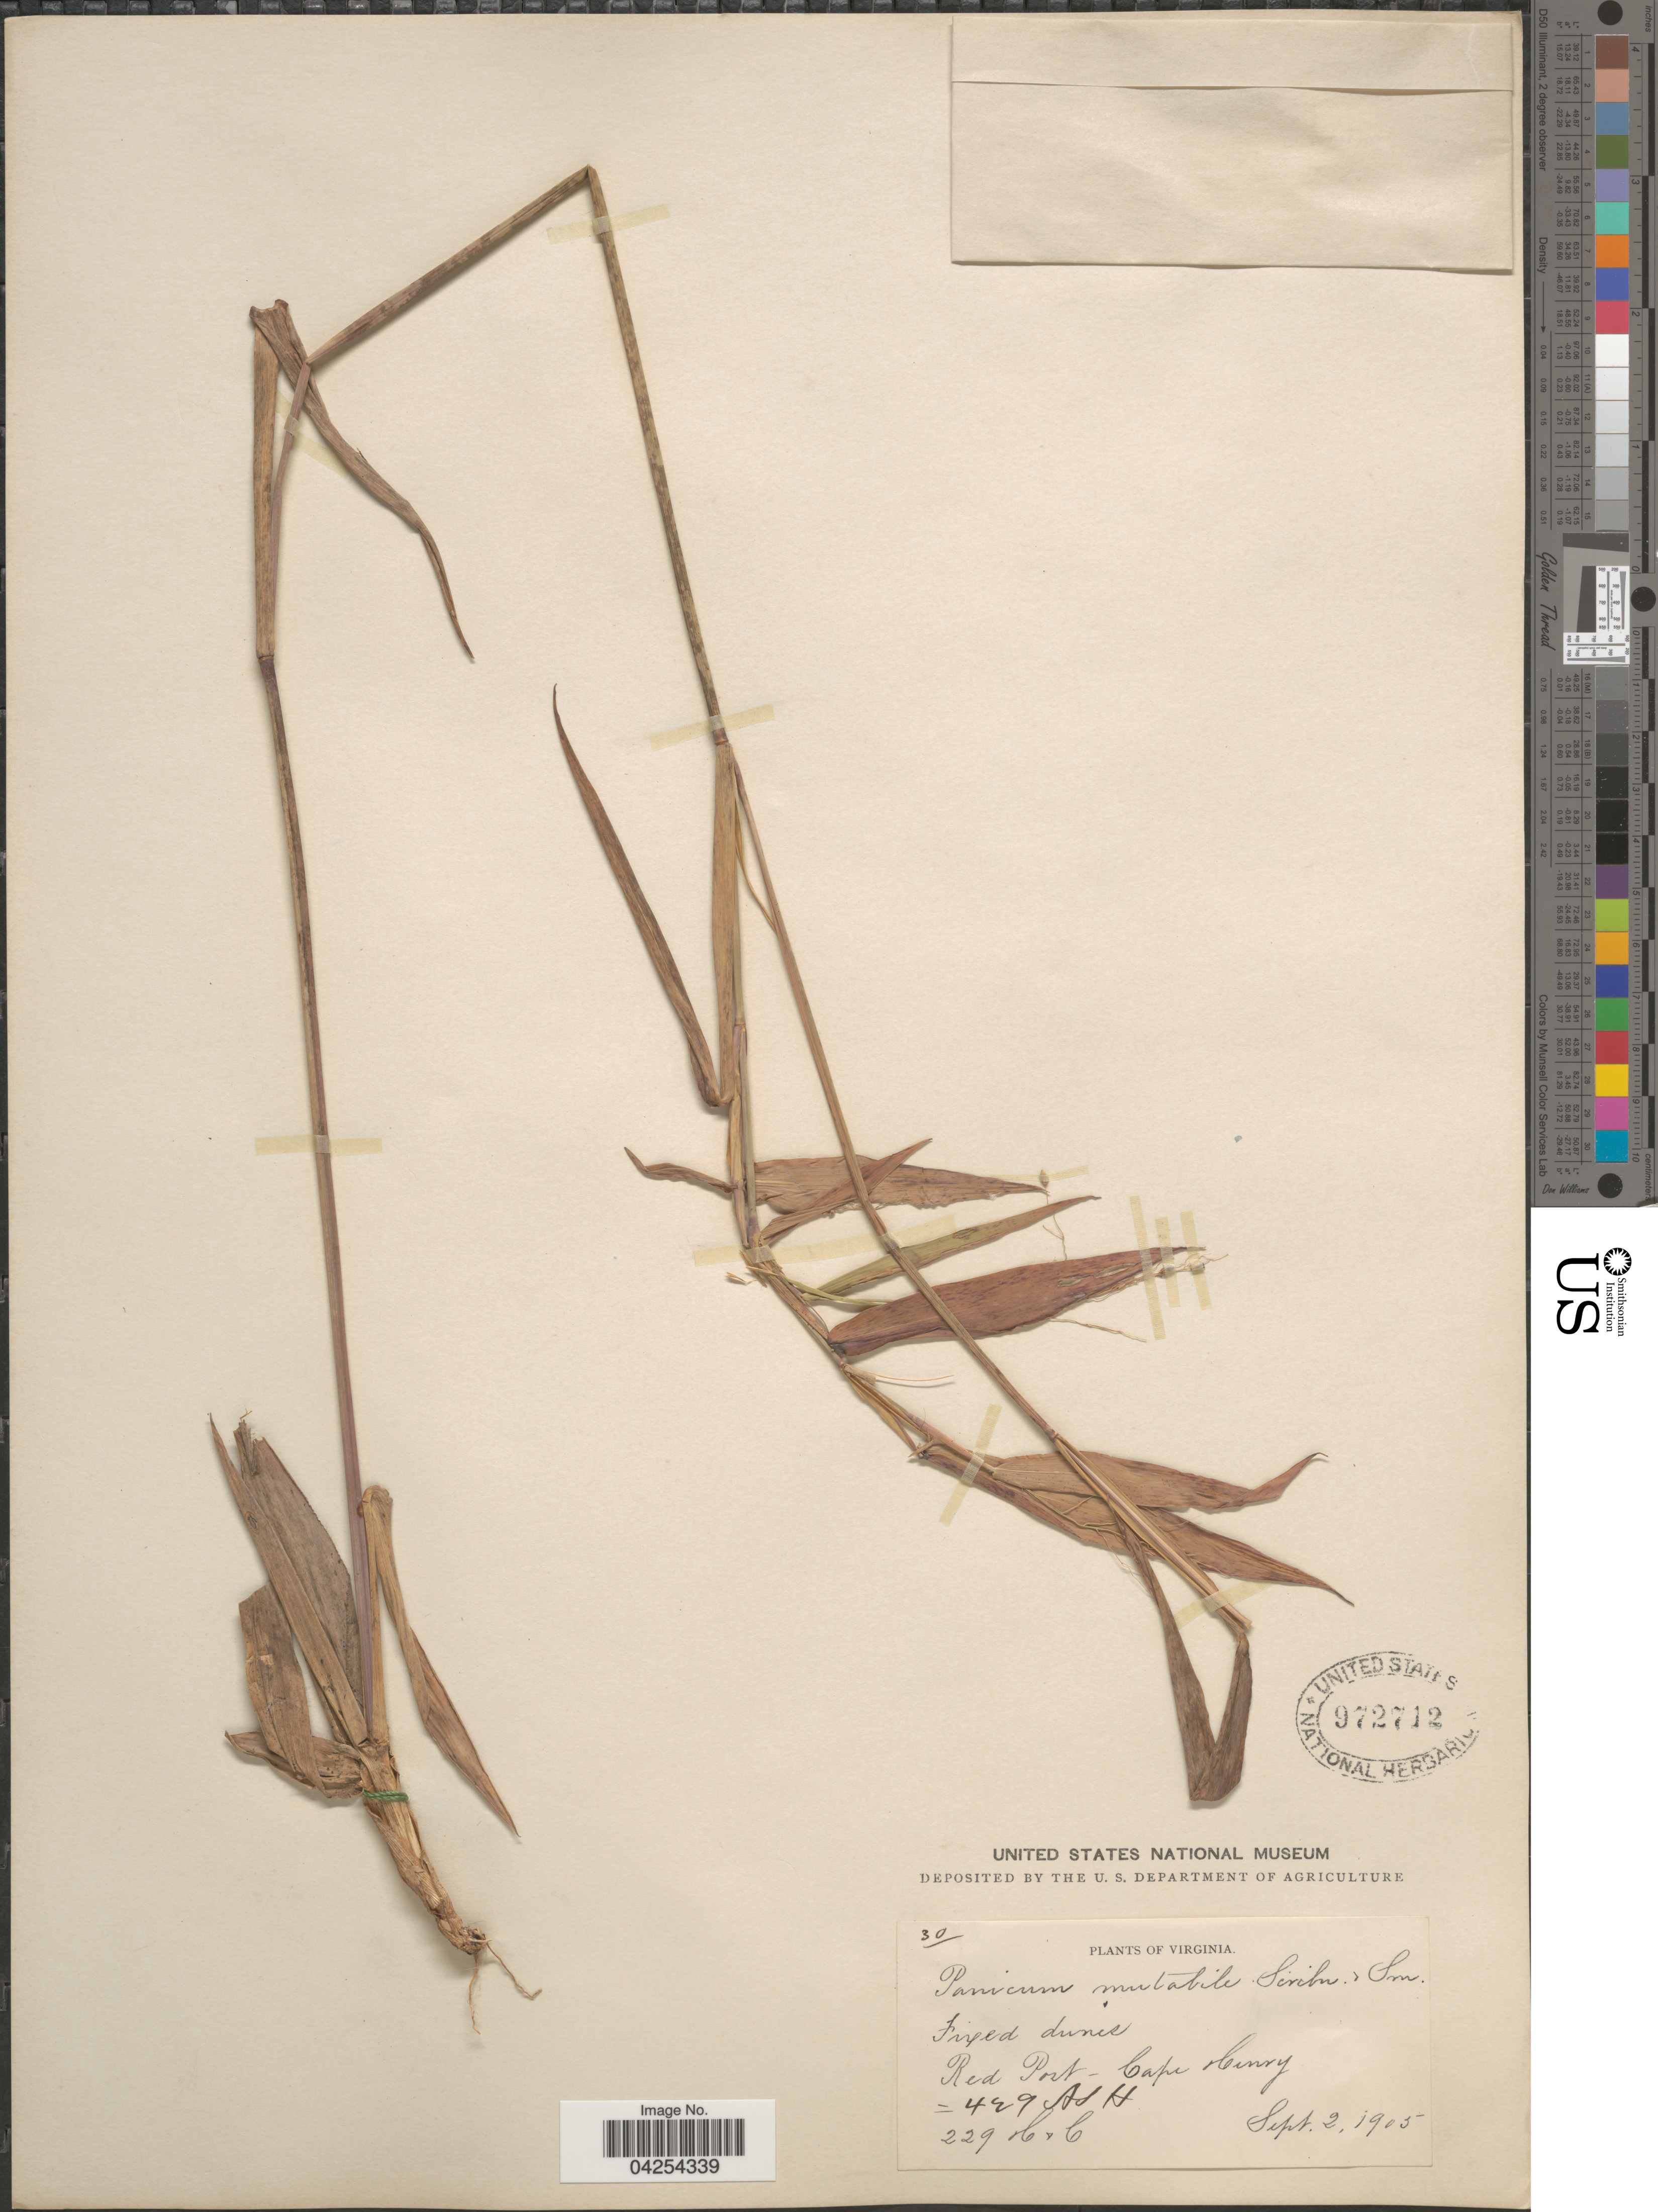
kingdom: Plantae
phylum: Tracheophyta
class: Liliopsida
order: Poales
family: Poaceae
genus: Dichanthelium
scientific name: Dichanthelium commutatum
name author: (Schult.) Gould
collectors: -. Ash & A. C.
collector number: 429/229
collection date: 1905-09-02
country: United States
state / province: Virginia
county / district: City of Virginia Beach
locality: Red Post - Cape Henry.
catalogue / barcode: US 972712